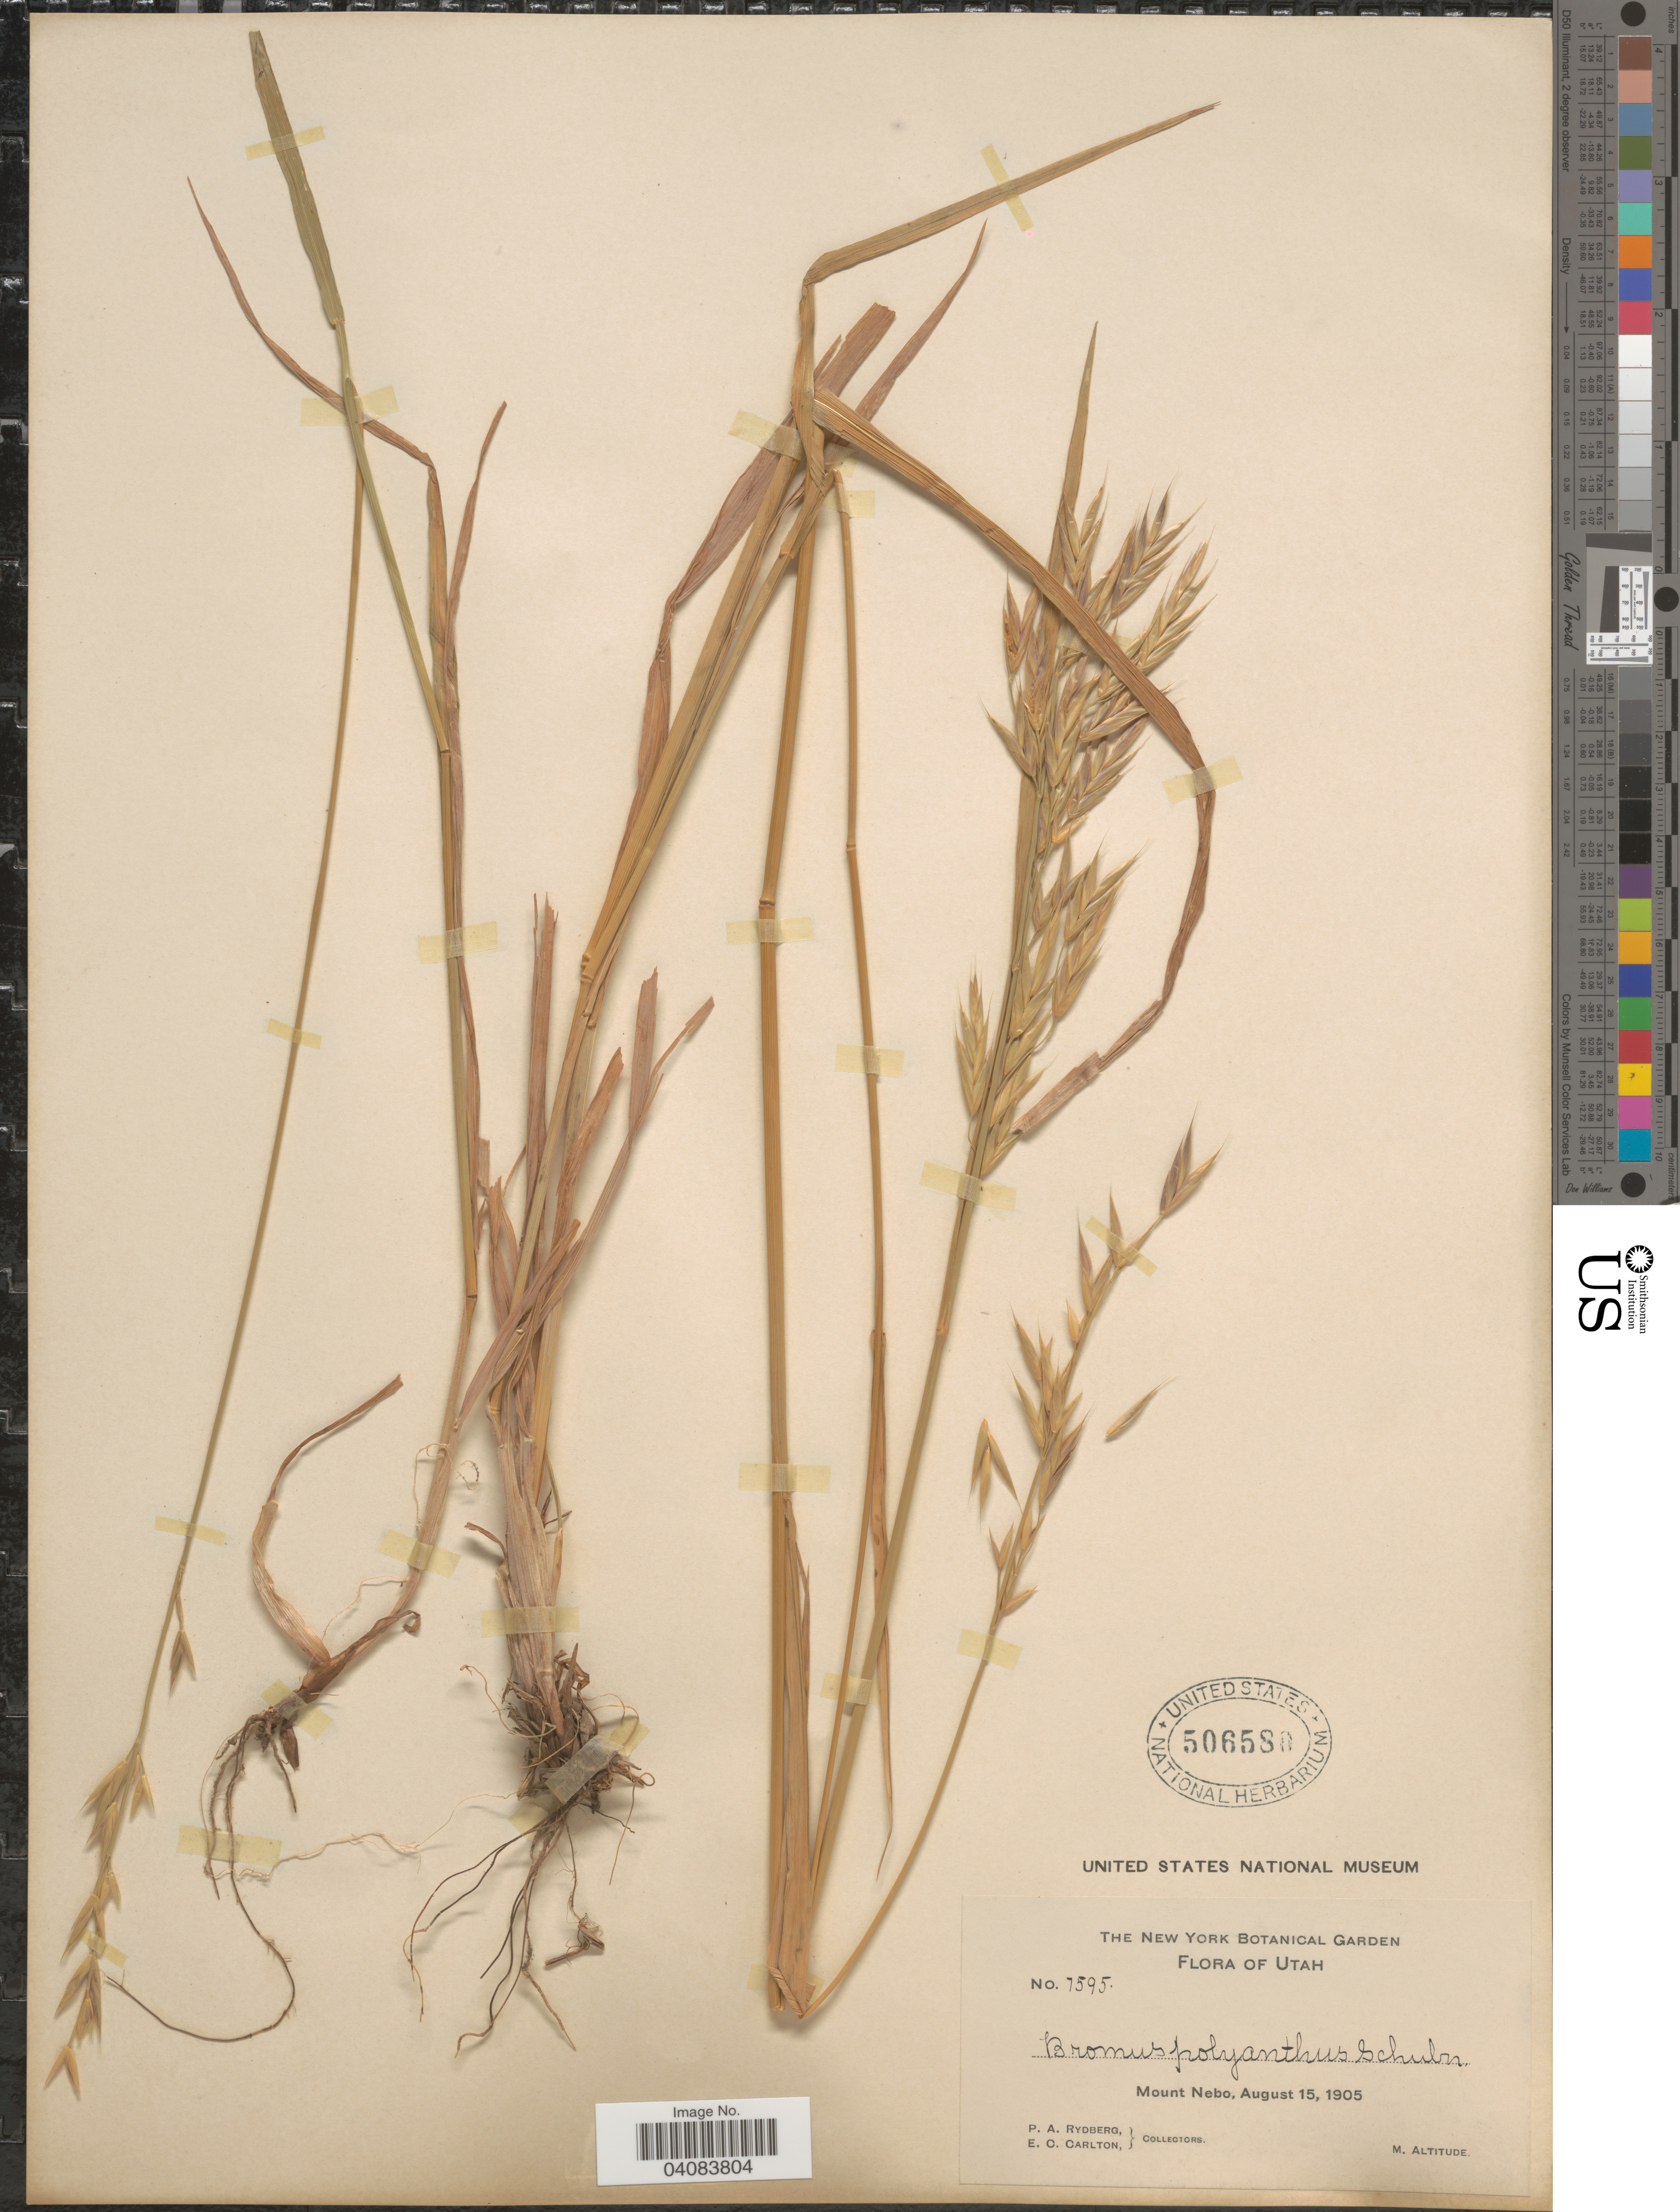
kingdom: Plantae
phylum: Tracheophyta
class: Liliopsida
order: Poales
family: Poaceae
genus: Bromus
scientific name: Bromus polyanthus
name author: Scribn. ex Shear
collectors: P. A. Rydberg & E. Carlton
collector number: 7595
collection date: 1905-08-15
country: United States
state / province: Utah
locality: Mount Nebo.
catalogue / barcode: US 506580